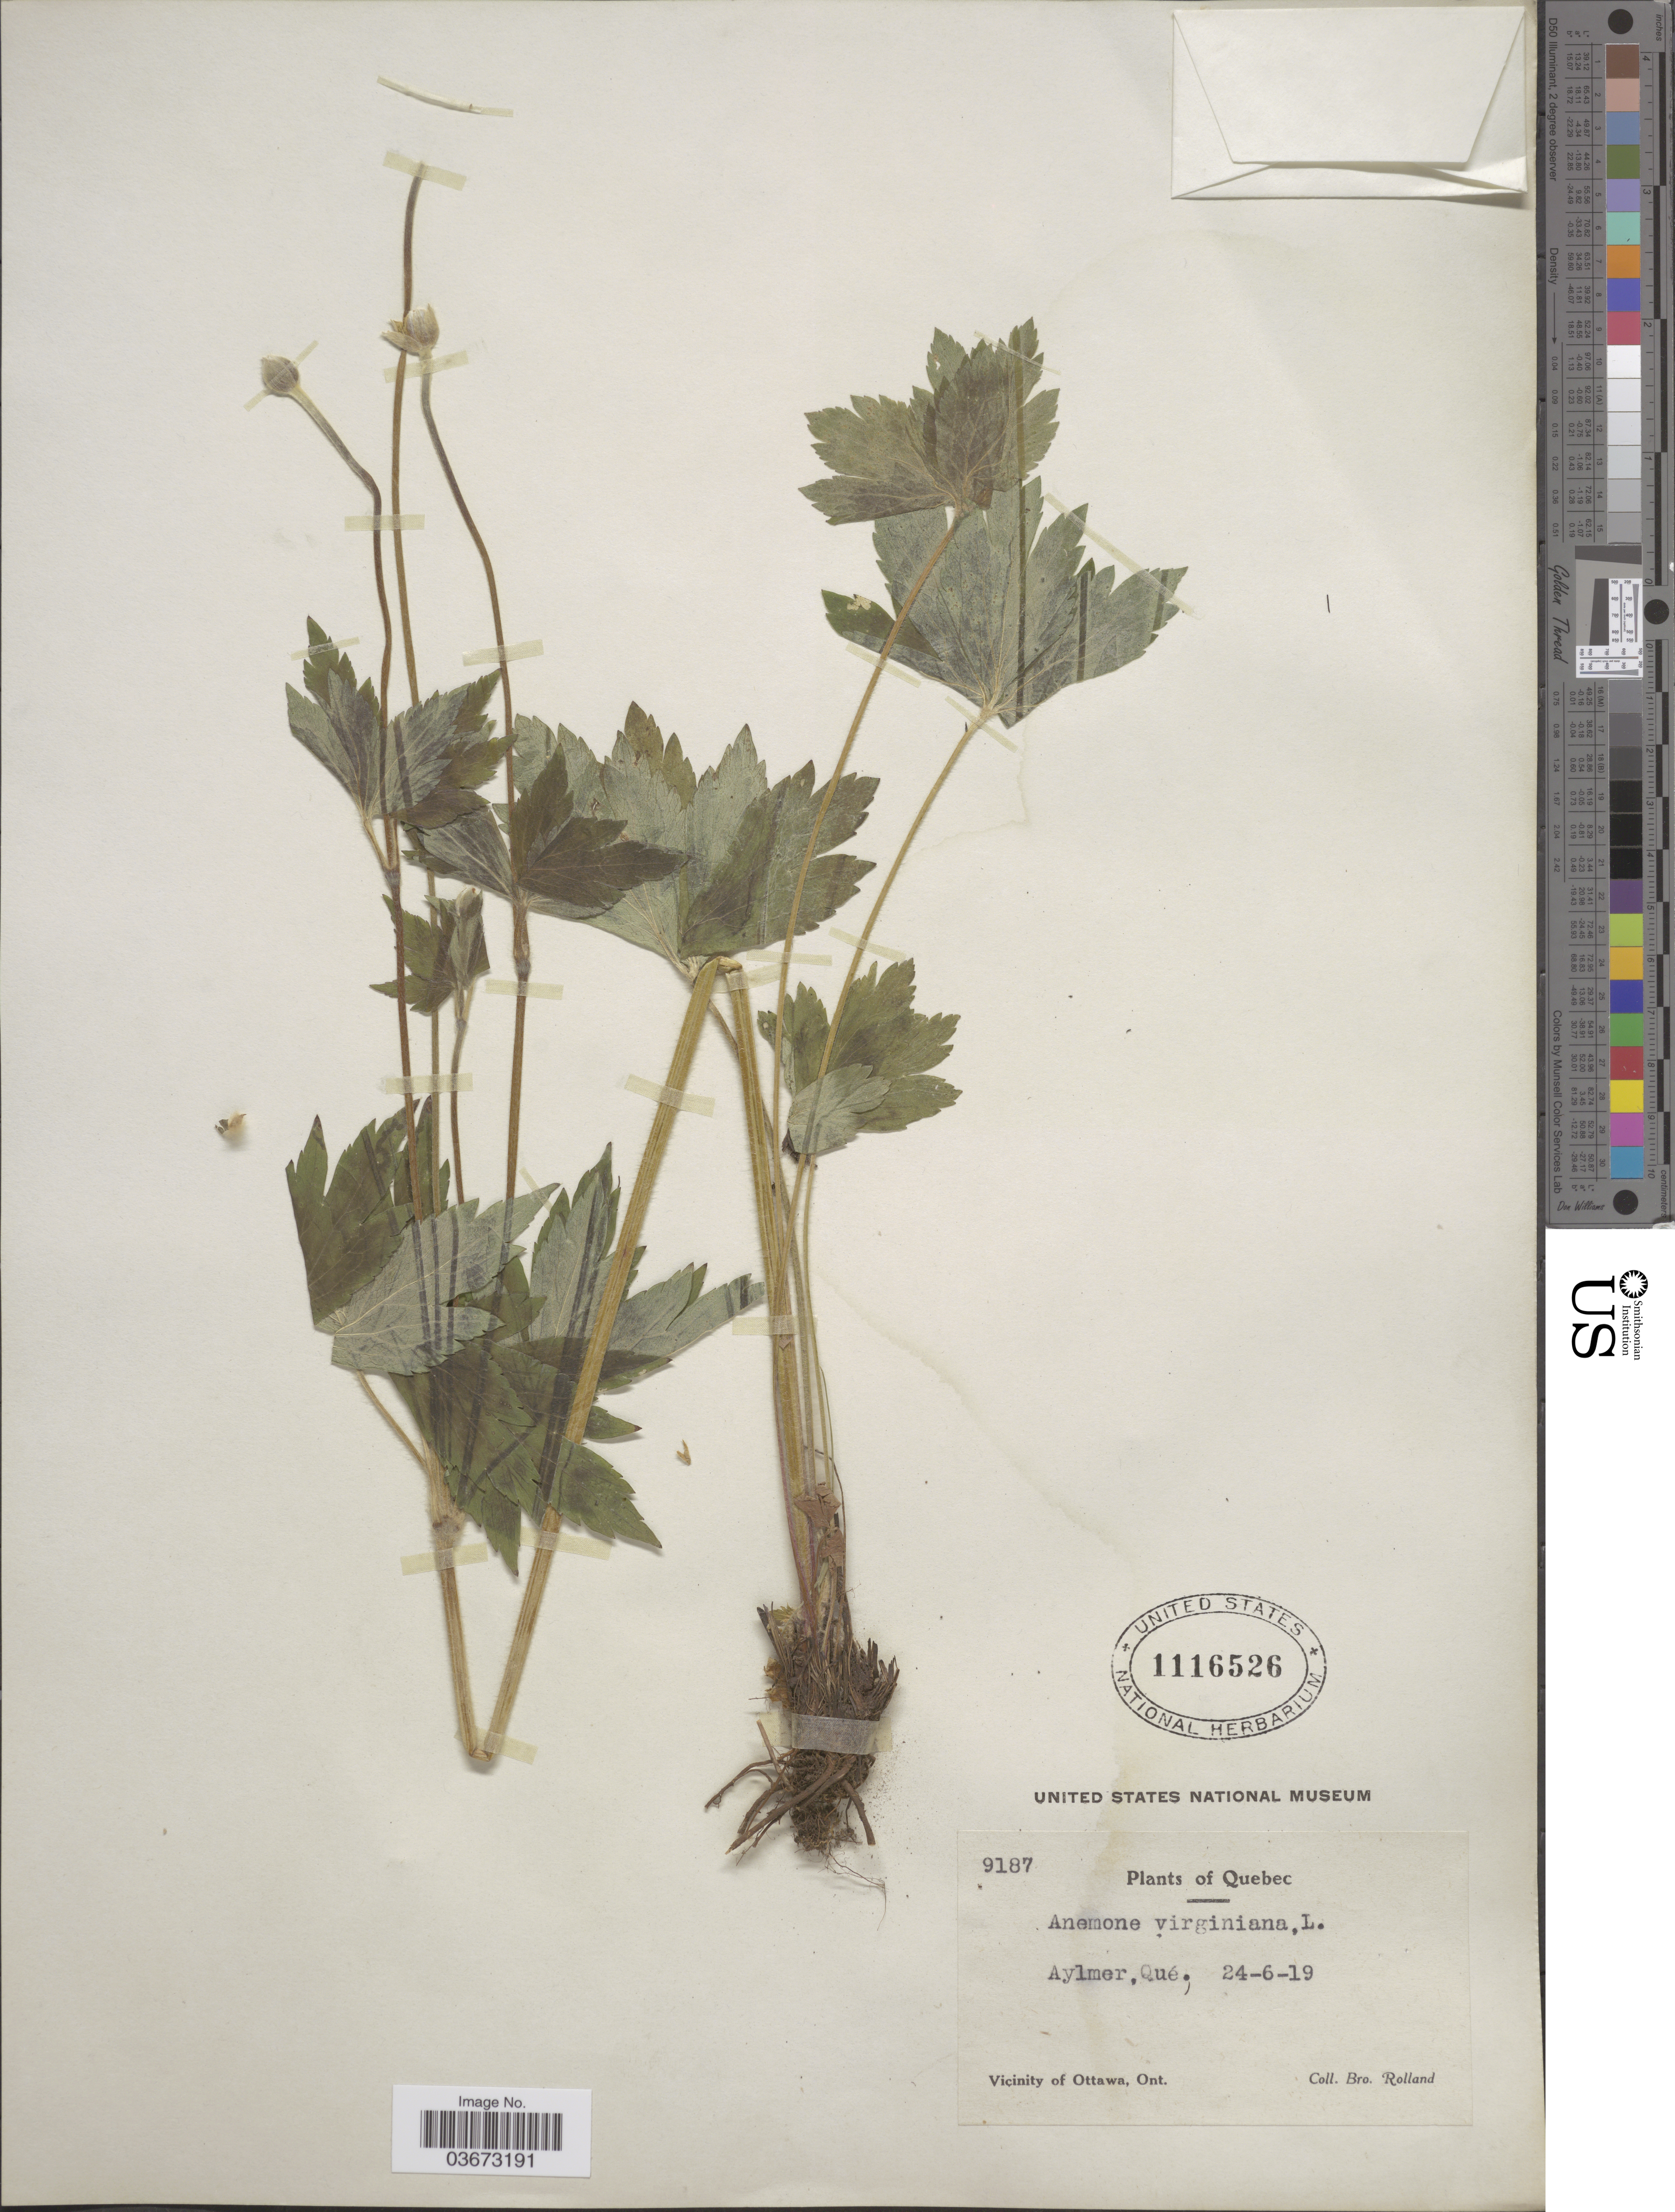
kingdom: Plantae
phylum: Tracheophyta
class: Magnoliopsida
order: Ranunculales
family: Ranunculaceae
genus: Anemone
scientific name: Anemone virginiana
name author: L.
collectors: B. Rolland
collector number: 9187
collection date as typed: Transcribed d/m/y: 24/6/19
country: Canada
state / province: Quebec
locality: Aylmer.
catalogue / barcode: US 1116526